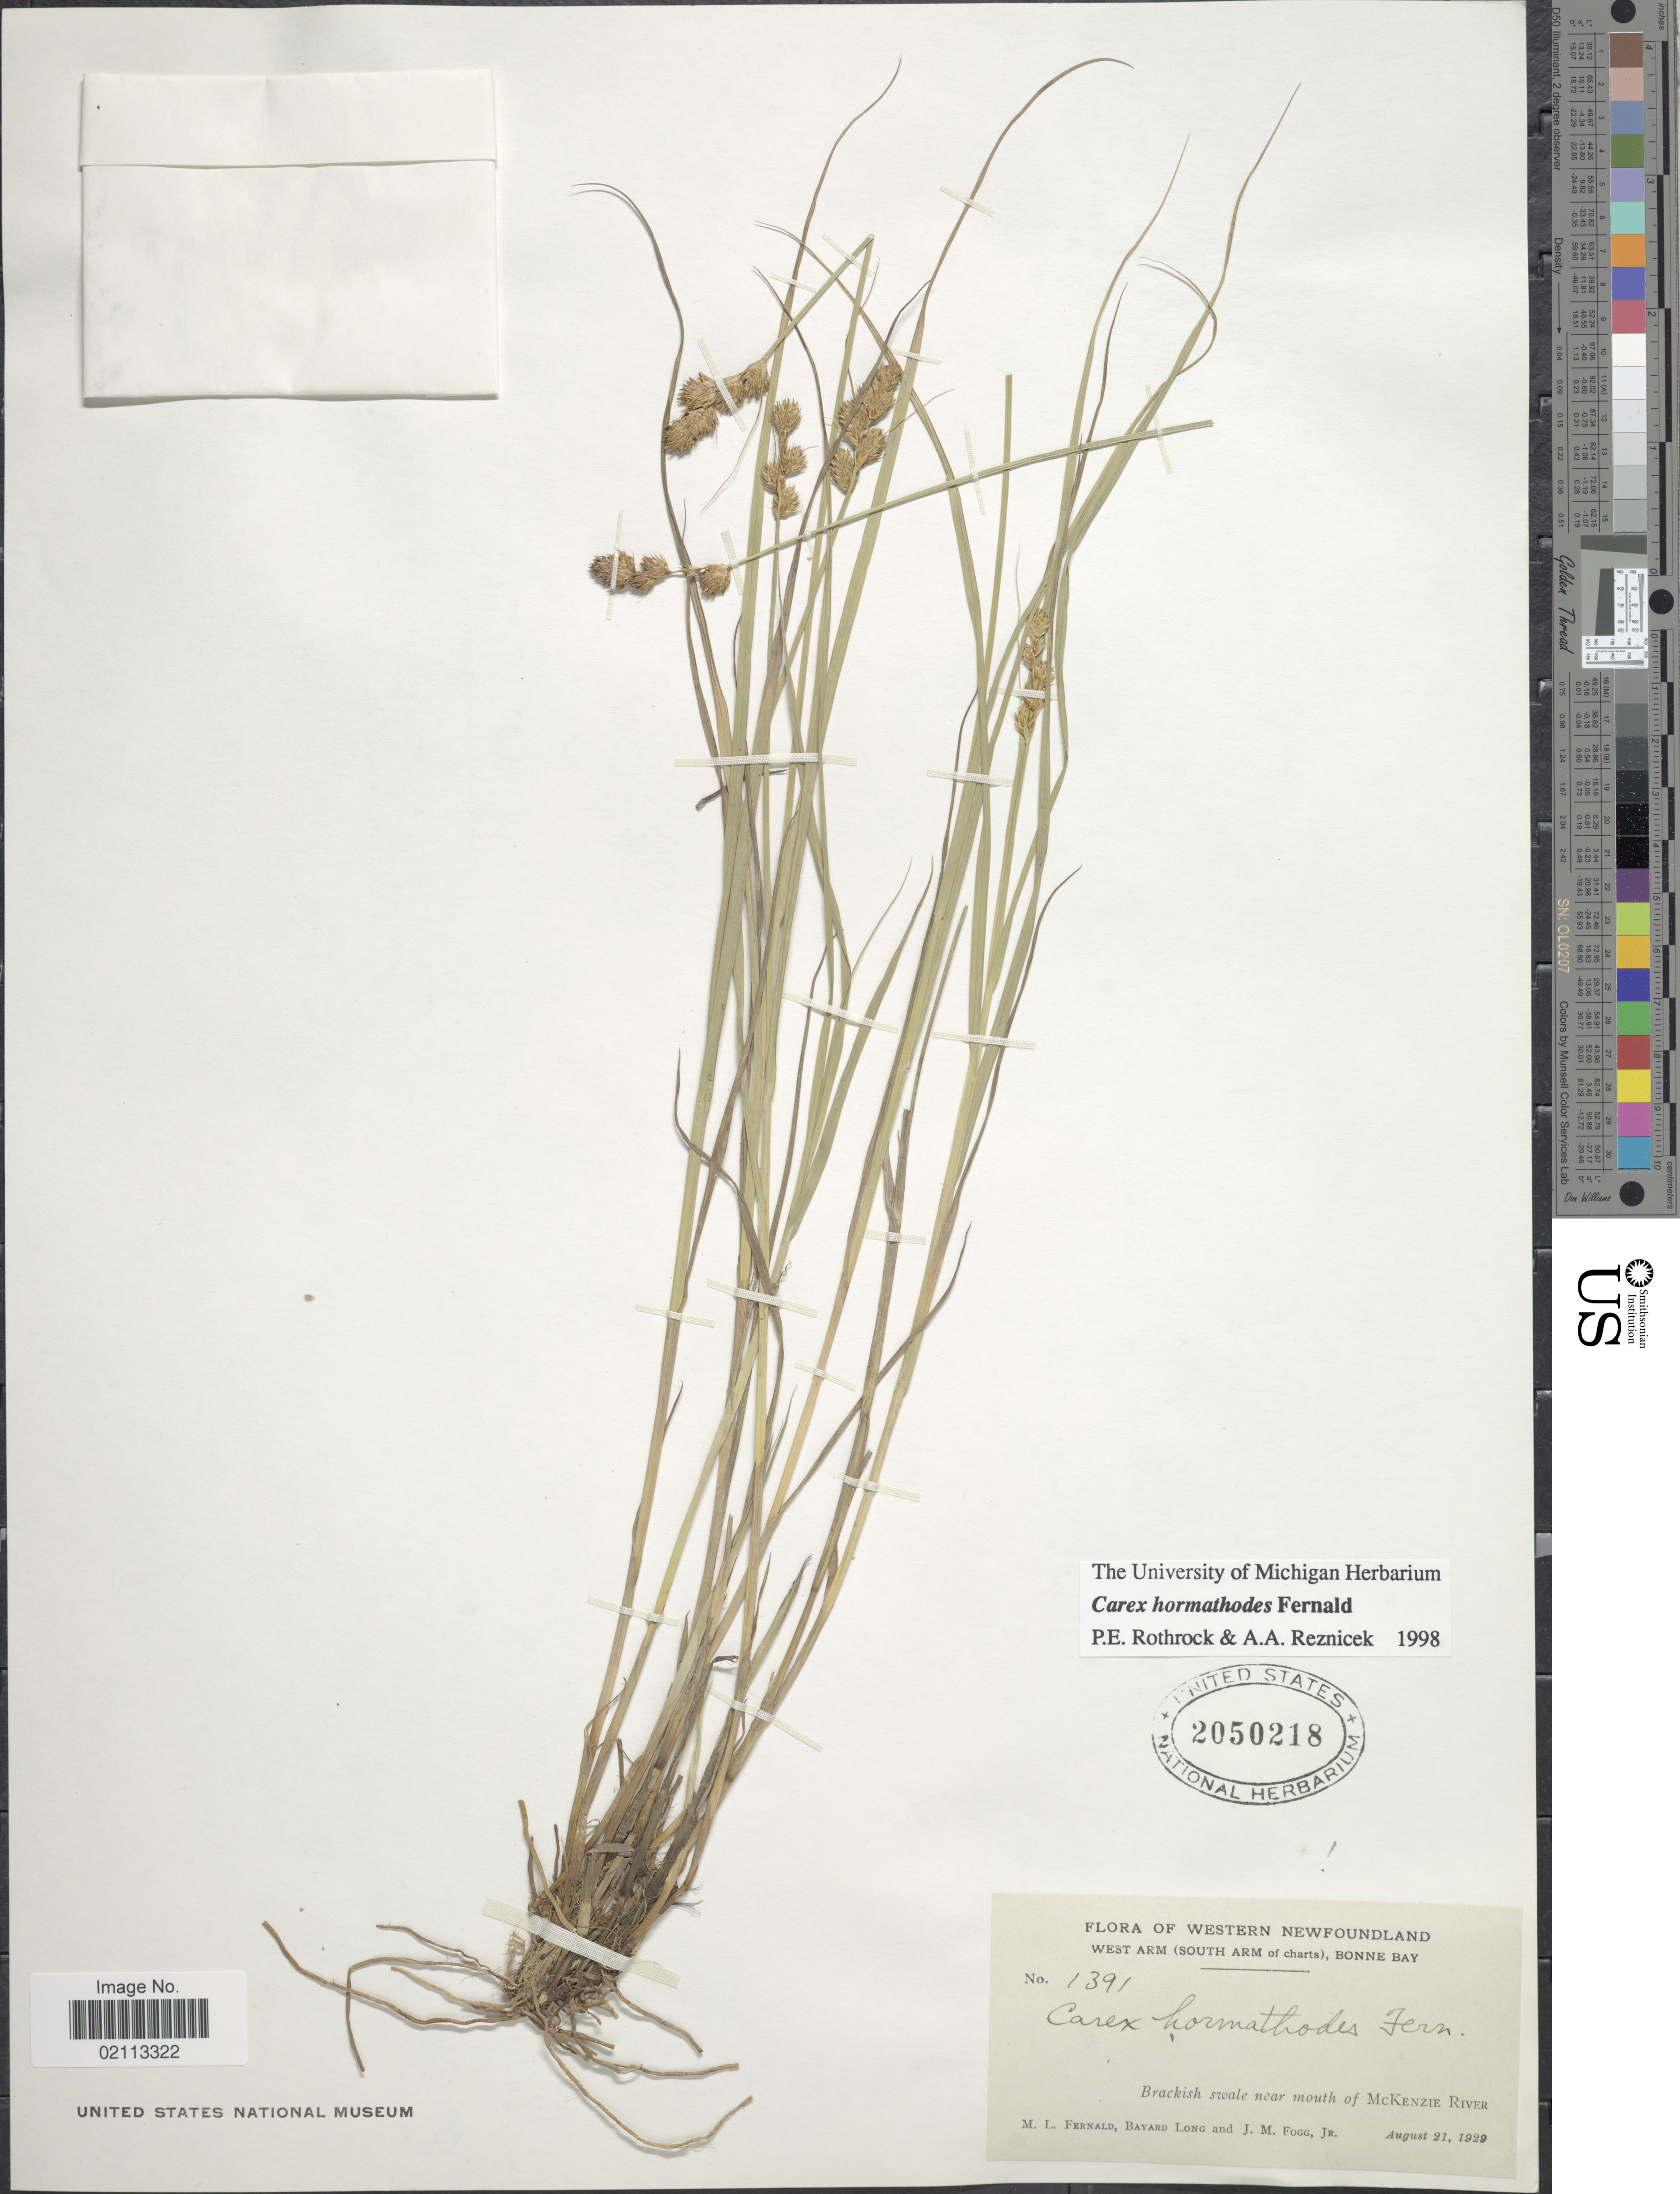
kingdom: Plantae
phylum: Tracheophyta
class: Liliopsida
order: Poales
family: Cyperaceae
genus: Carex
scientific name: Carex hormathodes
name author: Fernald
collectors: M. L. Fernald, B. Long & J. Fogg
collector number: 1391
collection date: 1929-08-21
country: Canada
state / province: Newfoundland and Labrador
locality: Western Newfoundland, West Arm (South arm of charts), Bonne Bay, Brackish swale near mouth of McKenzie River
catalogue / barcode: US 2050218